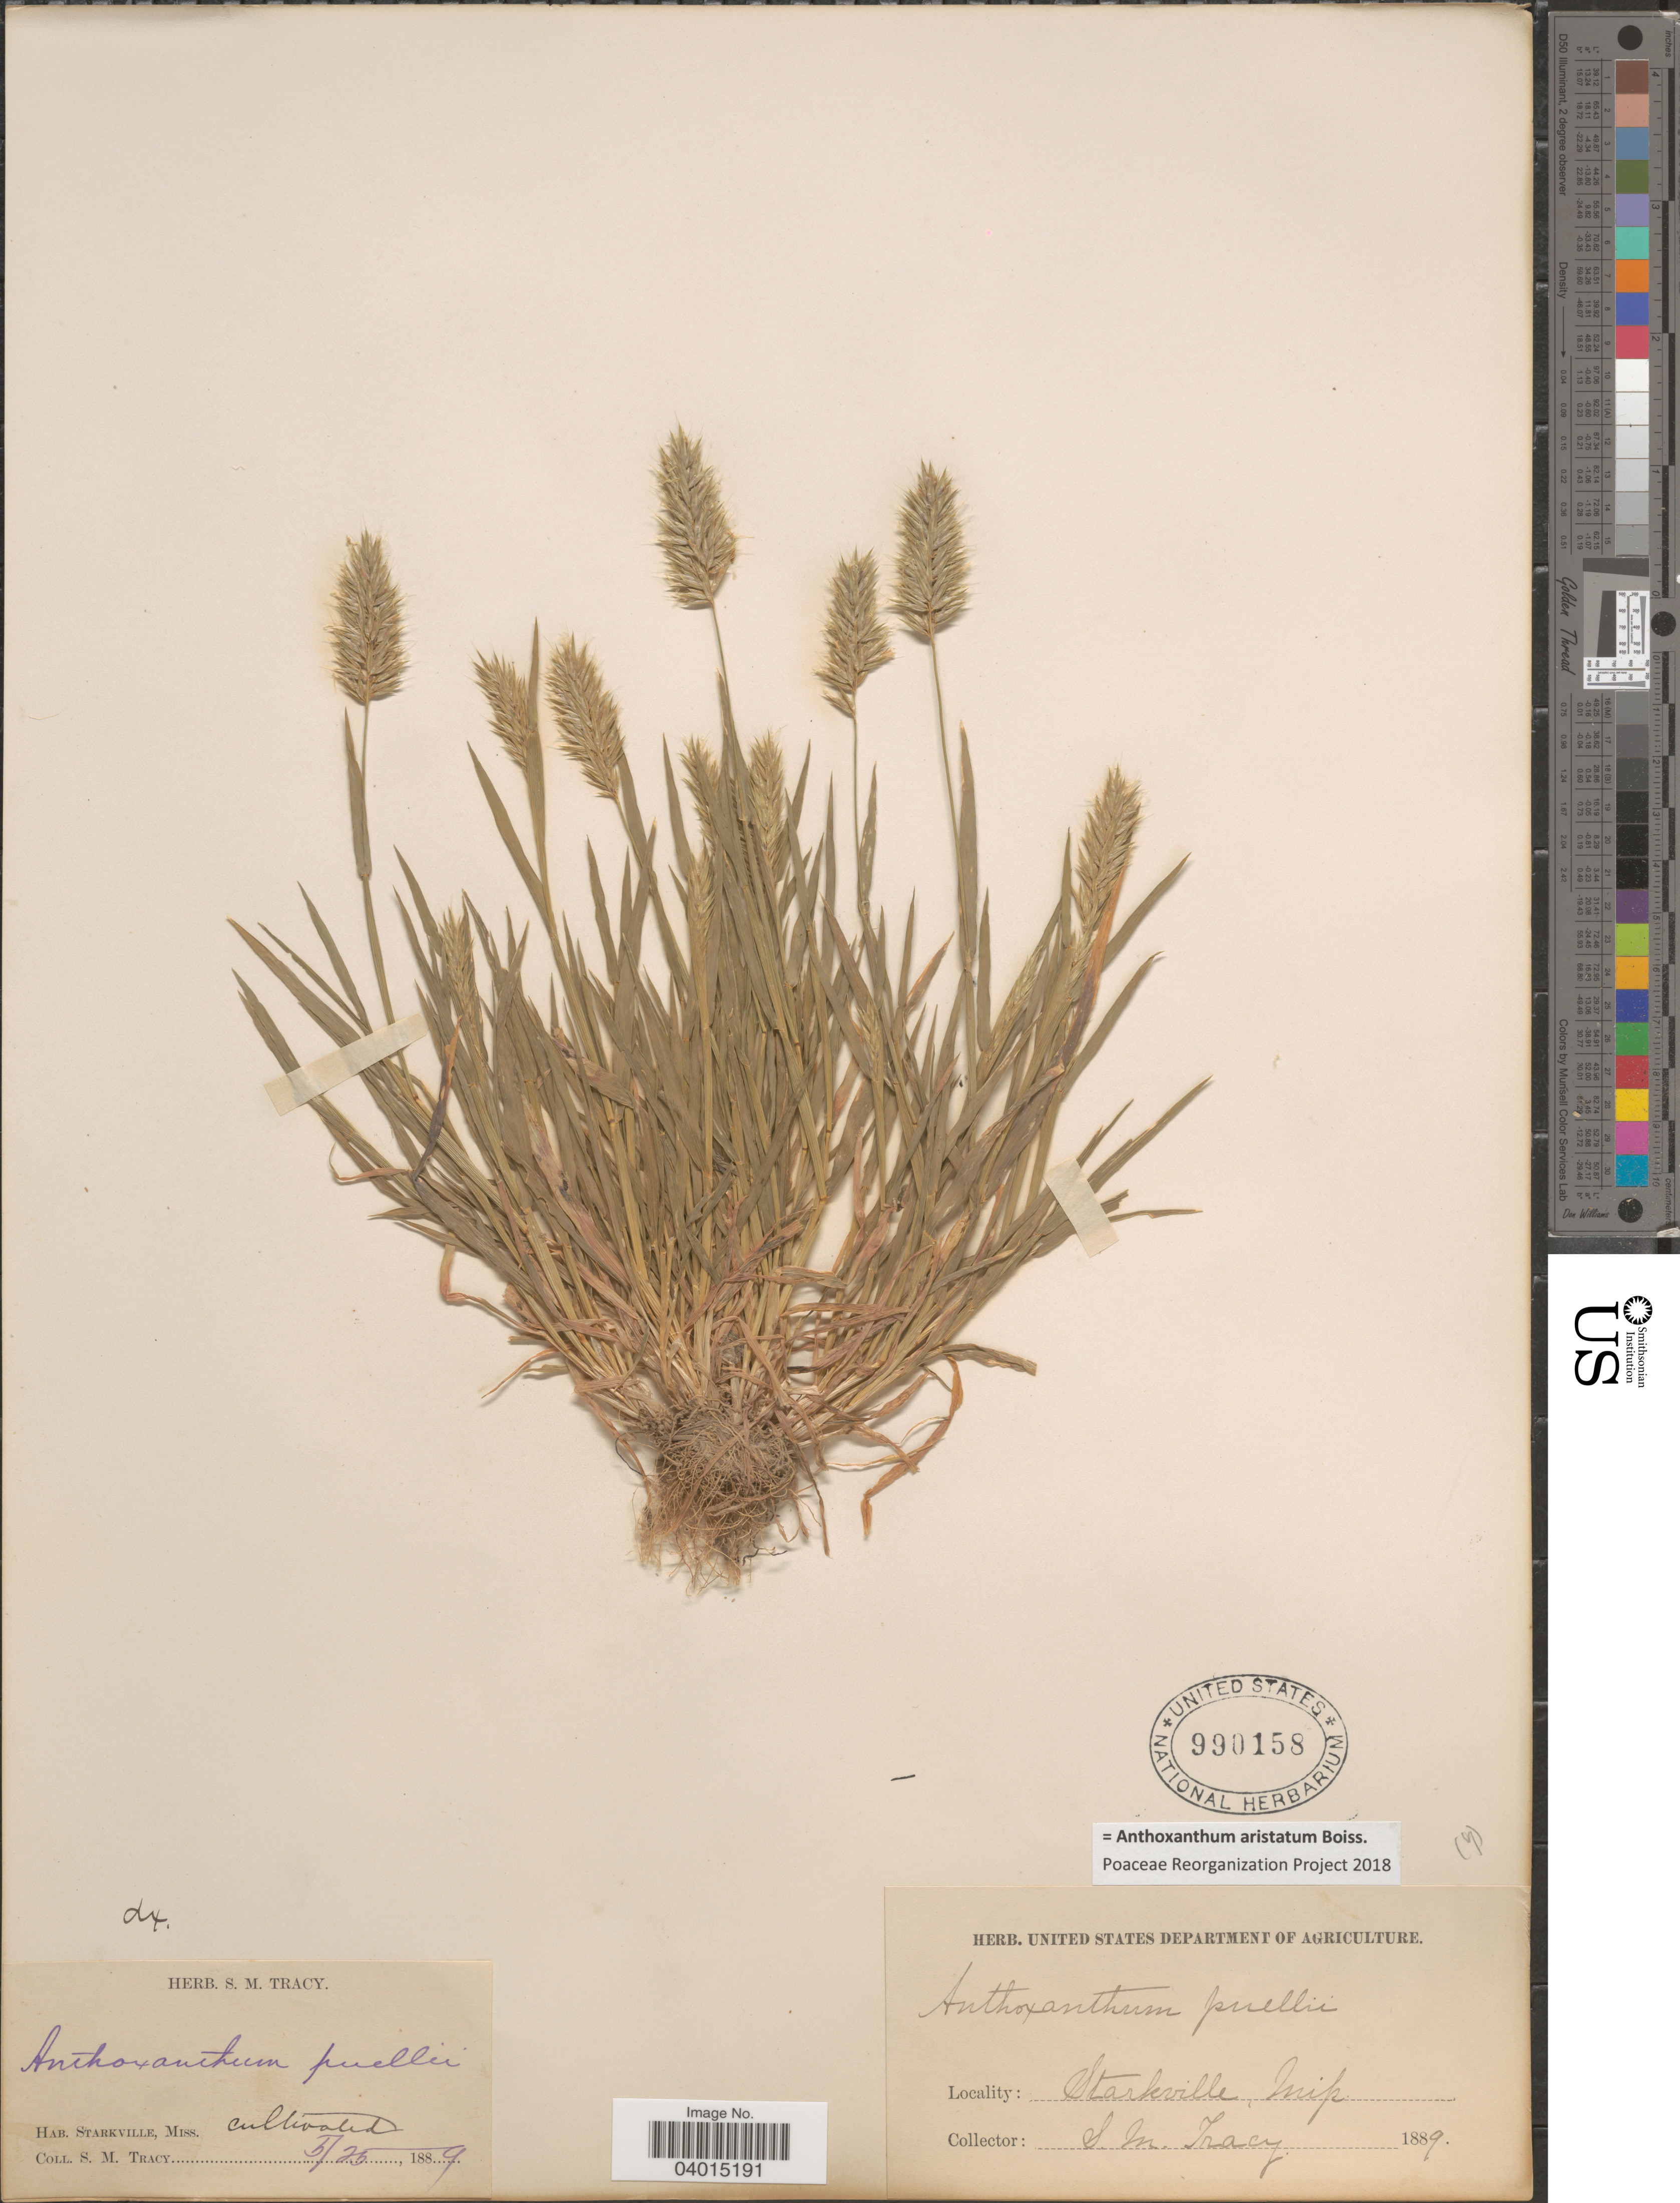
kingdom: Plantae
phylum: Tracheophyta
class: Liliopsida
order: Poales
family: Poaceae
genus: Anthoxanthum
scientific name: Anthoxanthum aristatum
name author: Boiss.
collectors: S. M. Tracy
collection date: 1889-05-25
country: United States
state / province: Mississippi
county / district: Oktibbeha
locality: Starkville.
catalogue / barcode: US 990158